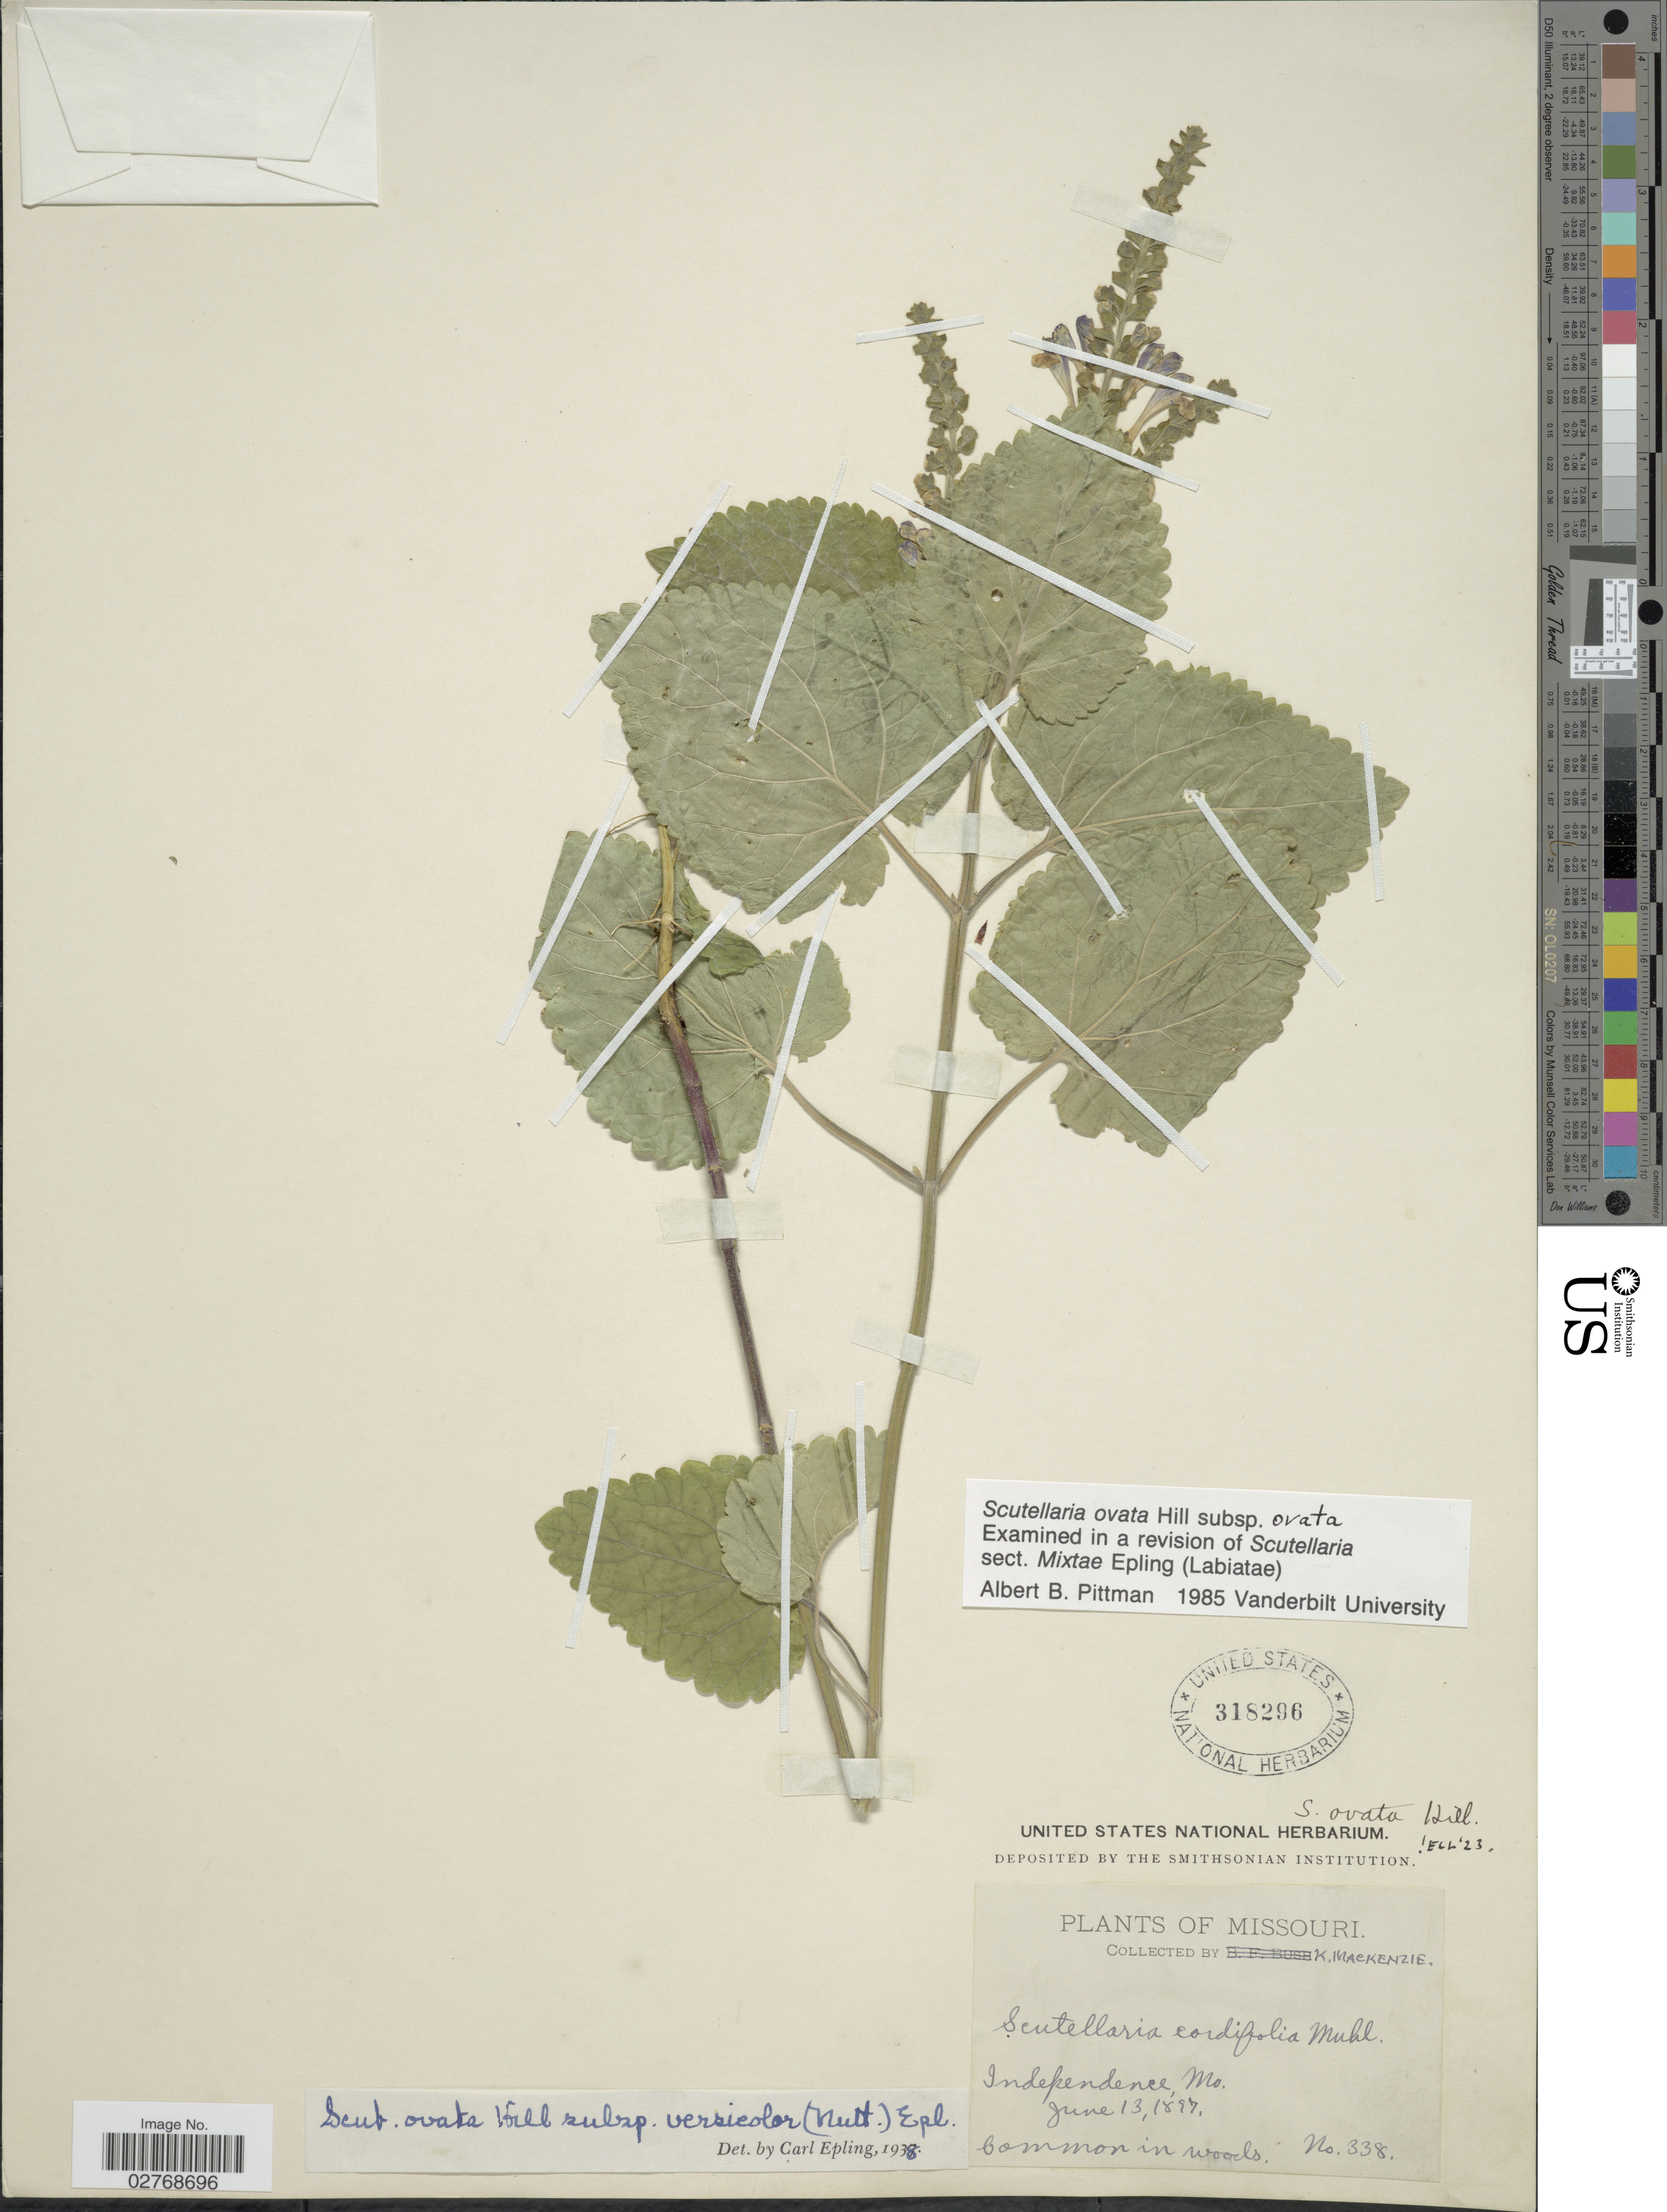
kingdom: Plantae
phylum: Tracheophyta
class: Magnoliopsida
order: Lamiales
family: Lamiaceae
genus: Scutellaria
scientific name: Scutellaria ovata subsp. versicolor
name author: (Nutt.) Epling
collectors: K. K. Mackenzie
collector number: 338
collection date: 1897-06-13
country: United States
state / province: Missouri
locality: Independence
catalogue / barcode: US 318296